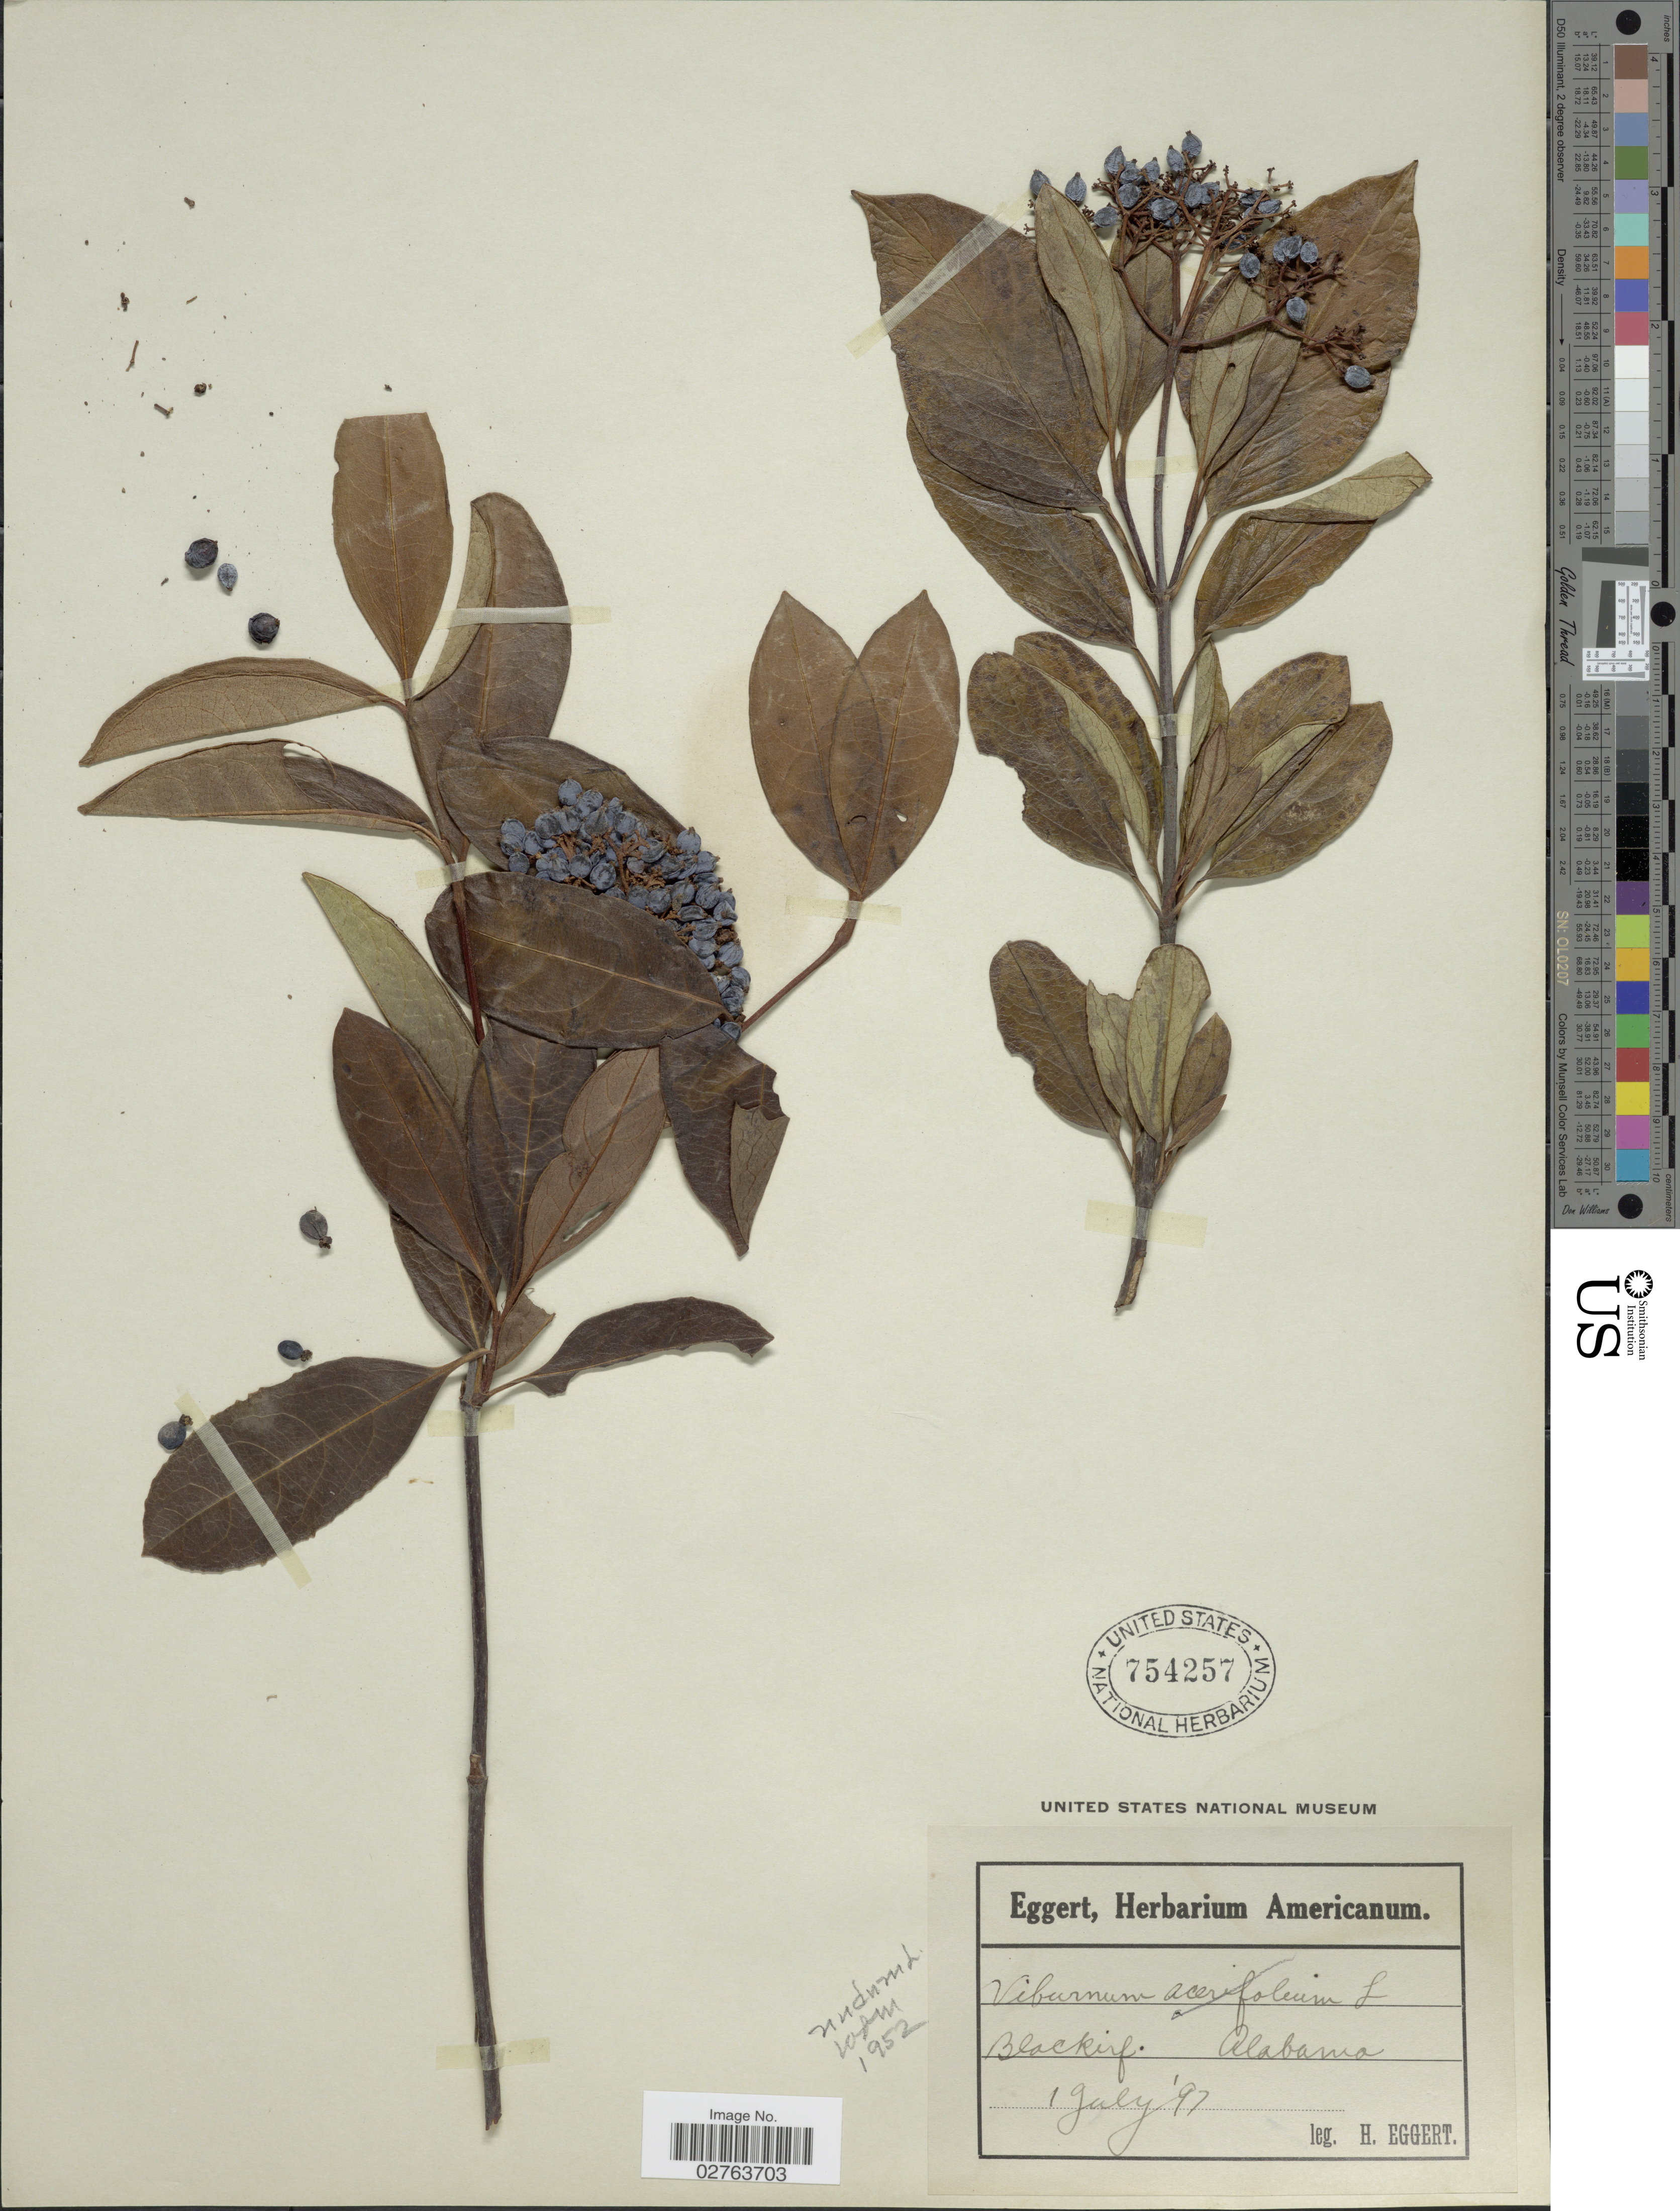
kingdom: Plantae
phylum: Tracheophyta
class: Magnoliopsida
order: Dipsacales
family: Viburnaceae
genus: Viburnum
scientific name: Viburnum nudum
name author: L.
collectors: H. Eggert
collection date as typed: Transcribed d/m/y: 1/7/97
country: United States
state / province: Alabama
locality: Blackirf.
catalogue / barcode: US 754257